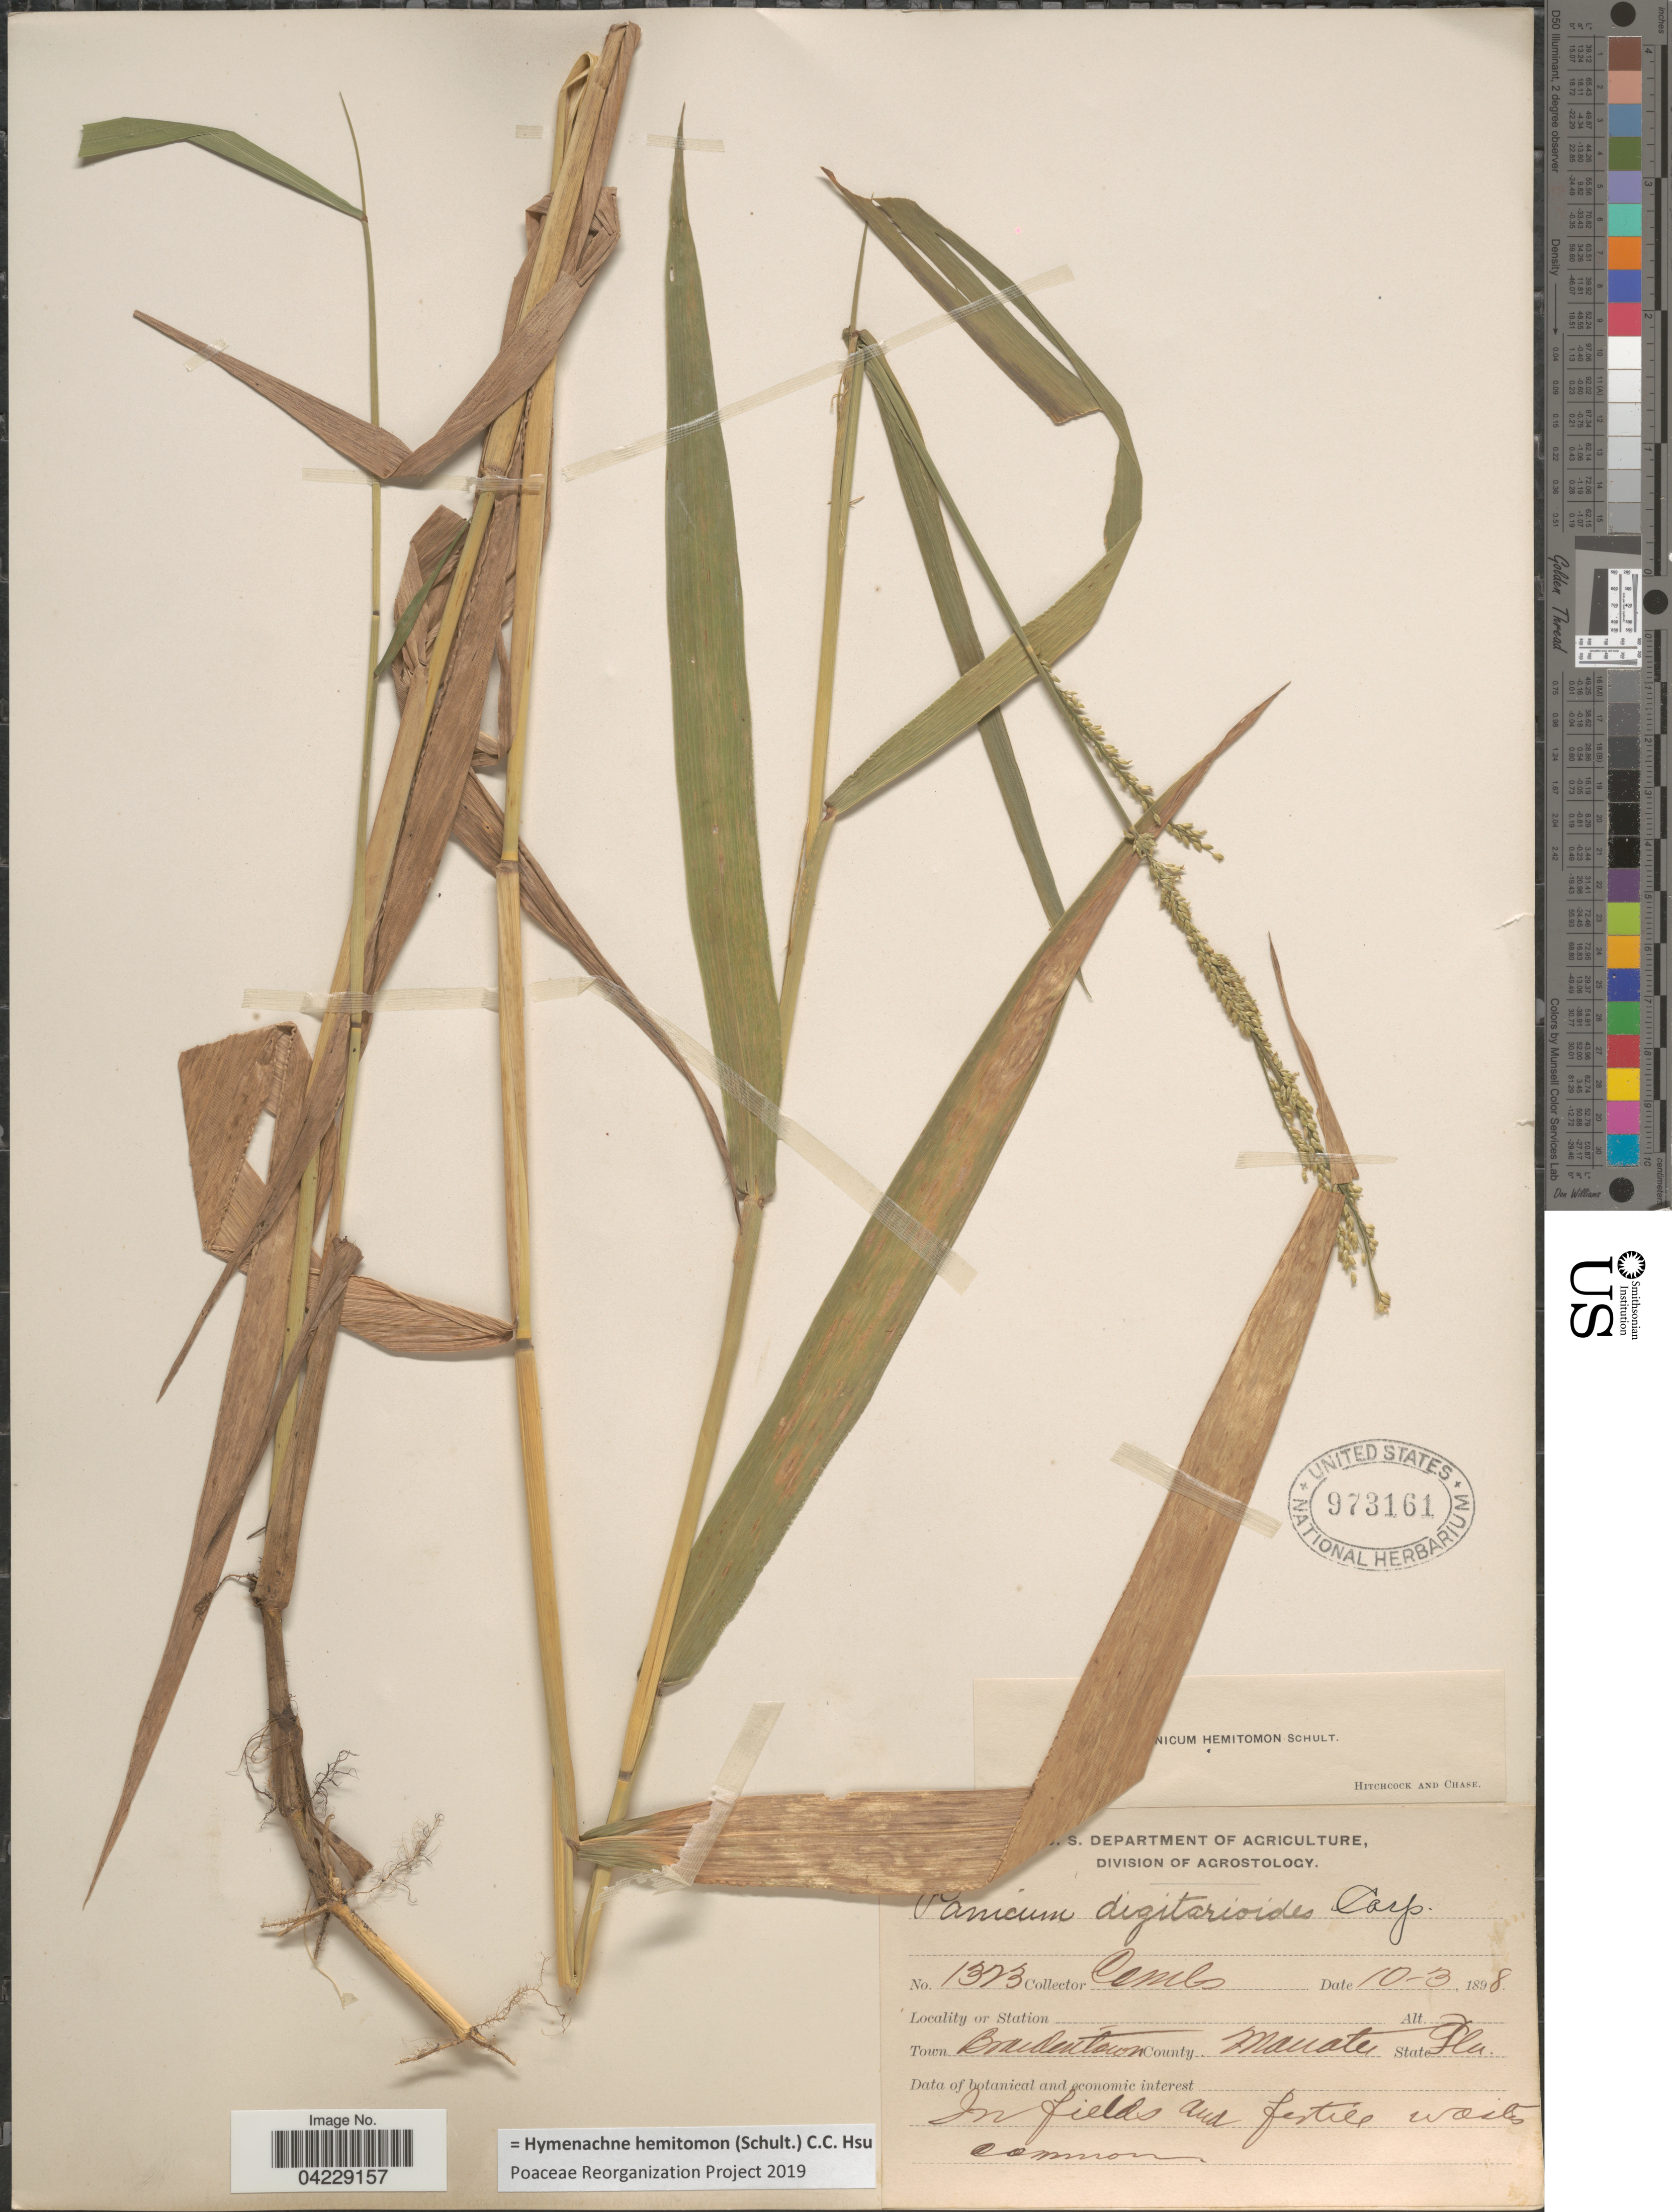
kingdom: Plantae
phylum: Tracheophyta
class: Liliopsida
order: Poales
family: Poaceae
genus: Hymenachne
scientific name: Hymenachne hemitomon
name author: (Schult.) C. C. Hsu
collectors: -. Combs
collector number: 1323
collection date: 1898-10-03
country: United States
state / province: Florida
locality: Town Braidentown. County Manatee.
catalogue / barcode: US 973161